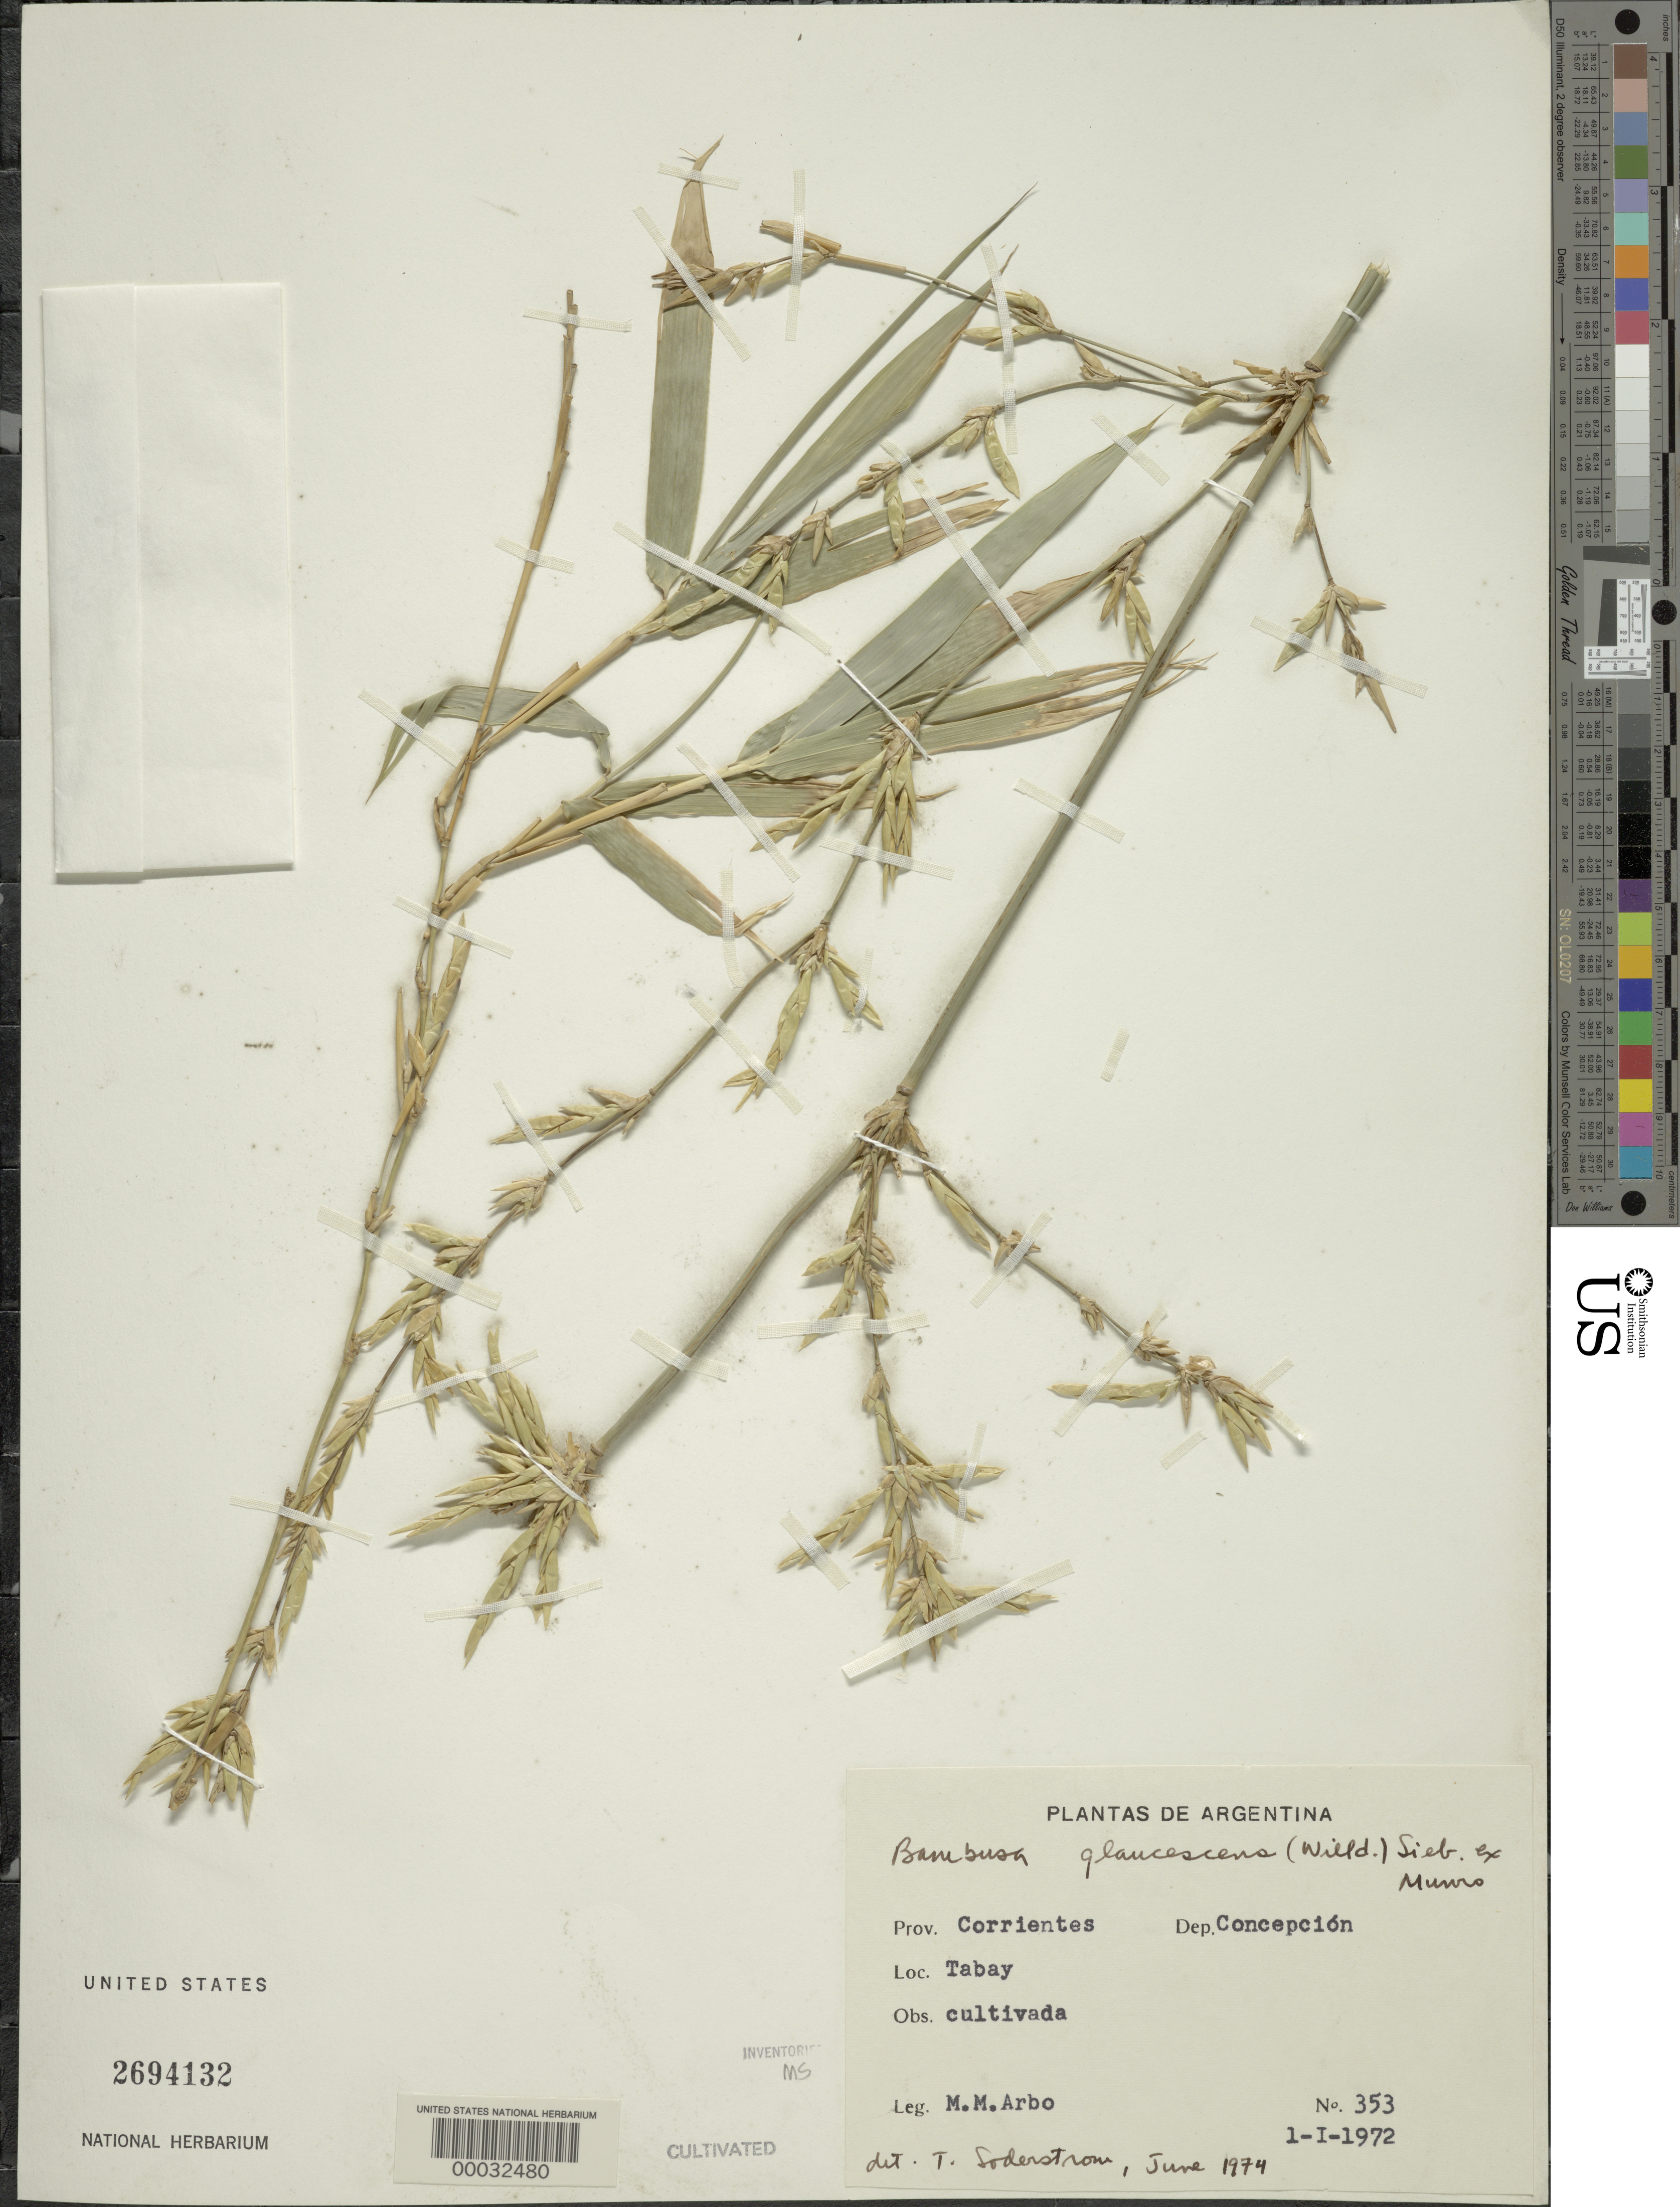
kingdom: Plantae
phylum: Tracheophyta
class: Liliopsida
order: Poales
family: Poaceae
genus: Bambusa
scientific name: Bambusa multiplex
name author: (Lour.) Raeusch. ex Schult. & Schult. f.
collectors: M. M. Arbo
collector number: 353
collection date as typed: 01 Jan 1972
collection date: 1972-01-01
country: Argentina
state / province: Corrientes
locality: Tabay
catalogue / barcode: US 2694132